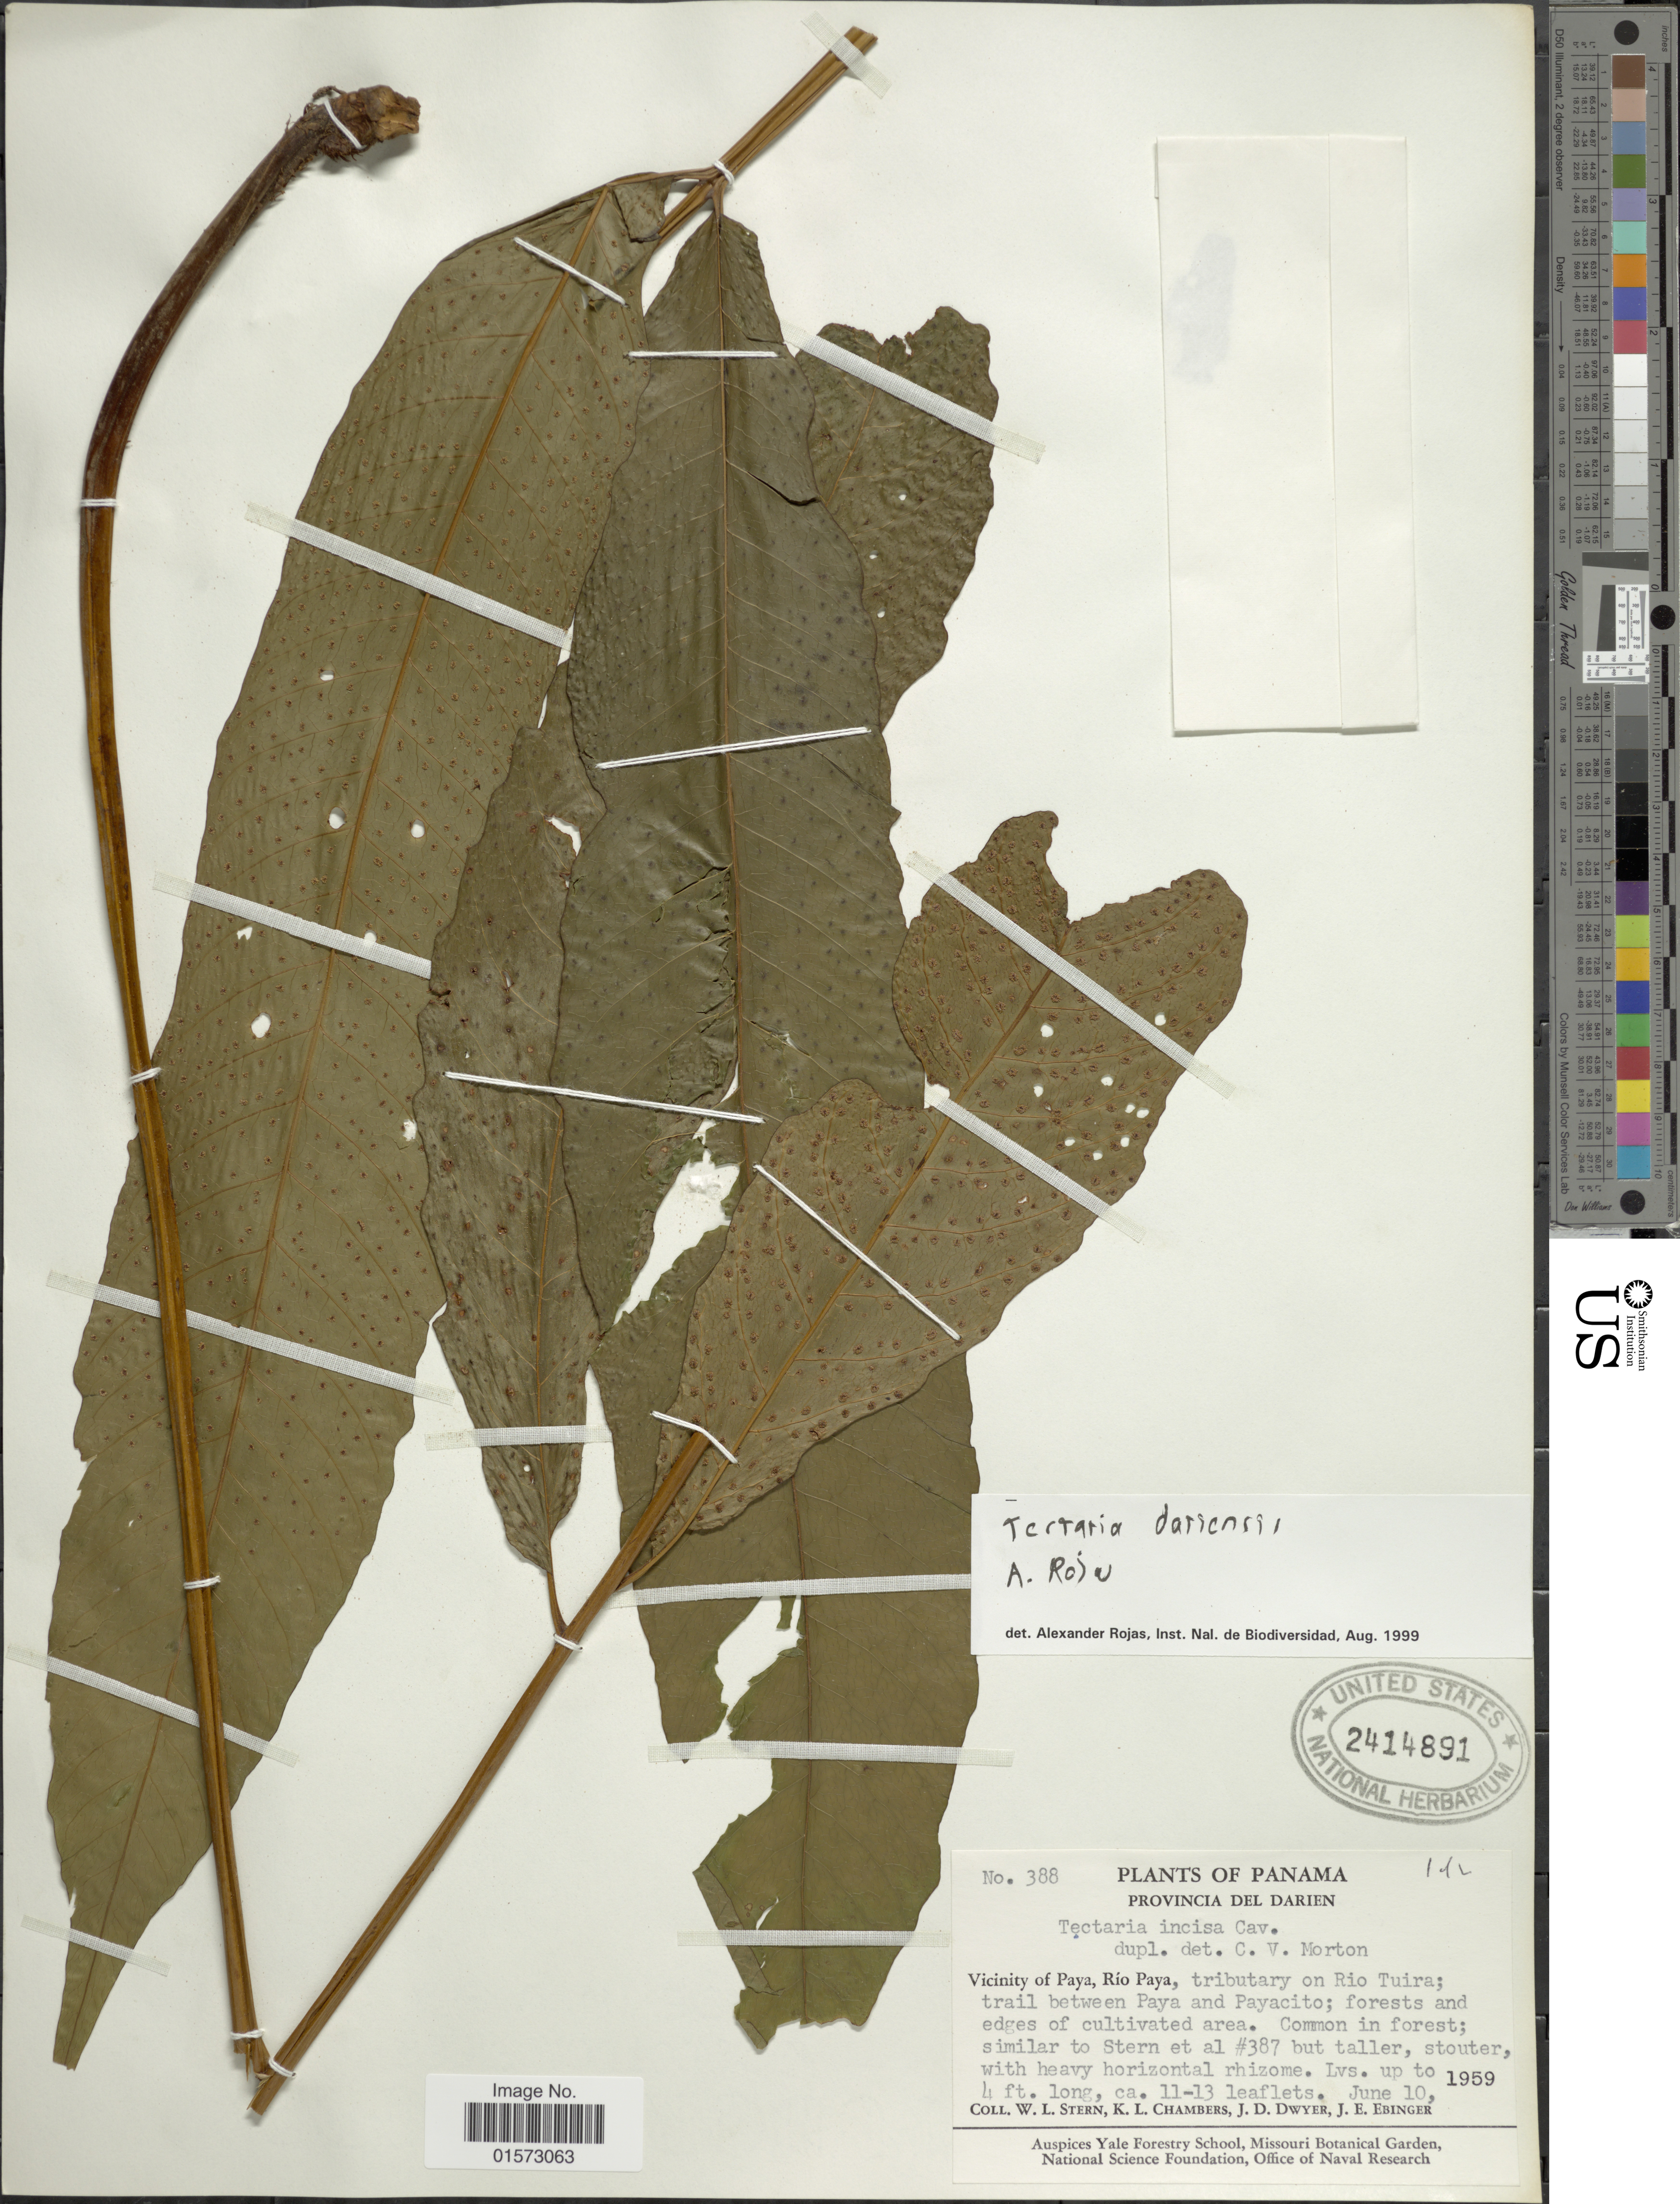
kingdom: Plantae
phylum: Tracheophyta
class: Polypodiopsida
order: Polypodiales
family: Tectariaceae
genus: Tectaria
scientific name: Tectaria darienensis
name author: A. Rojas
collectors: W. L. Stern, K. Chambers, J. D. Dwyer & J. Ebinger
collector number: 388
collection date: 1959-06-10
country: Panama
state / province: Darién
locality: Vicinity of Paya, Río Paya, tributary on Rio Tuira; trail between Paya and Payacito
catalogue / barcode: US 2414891